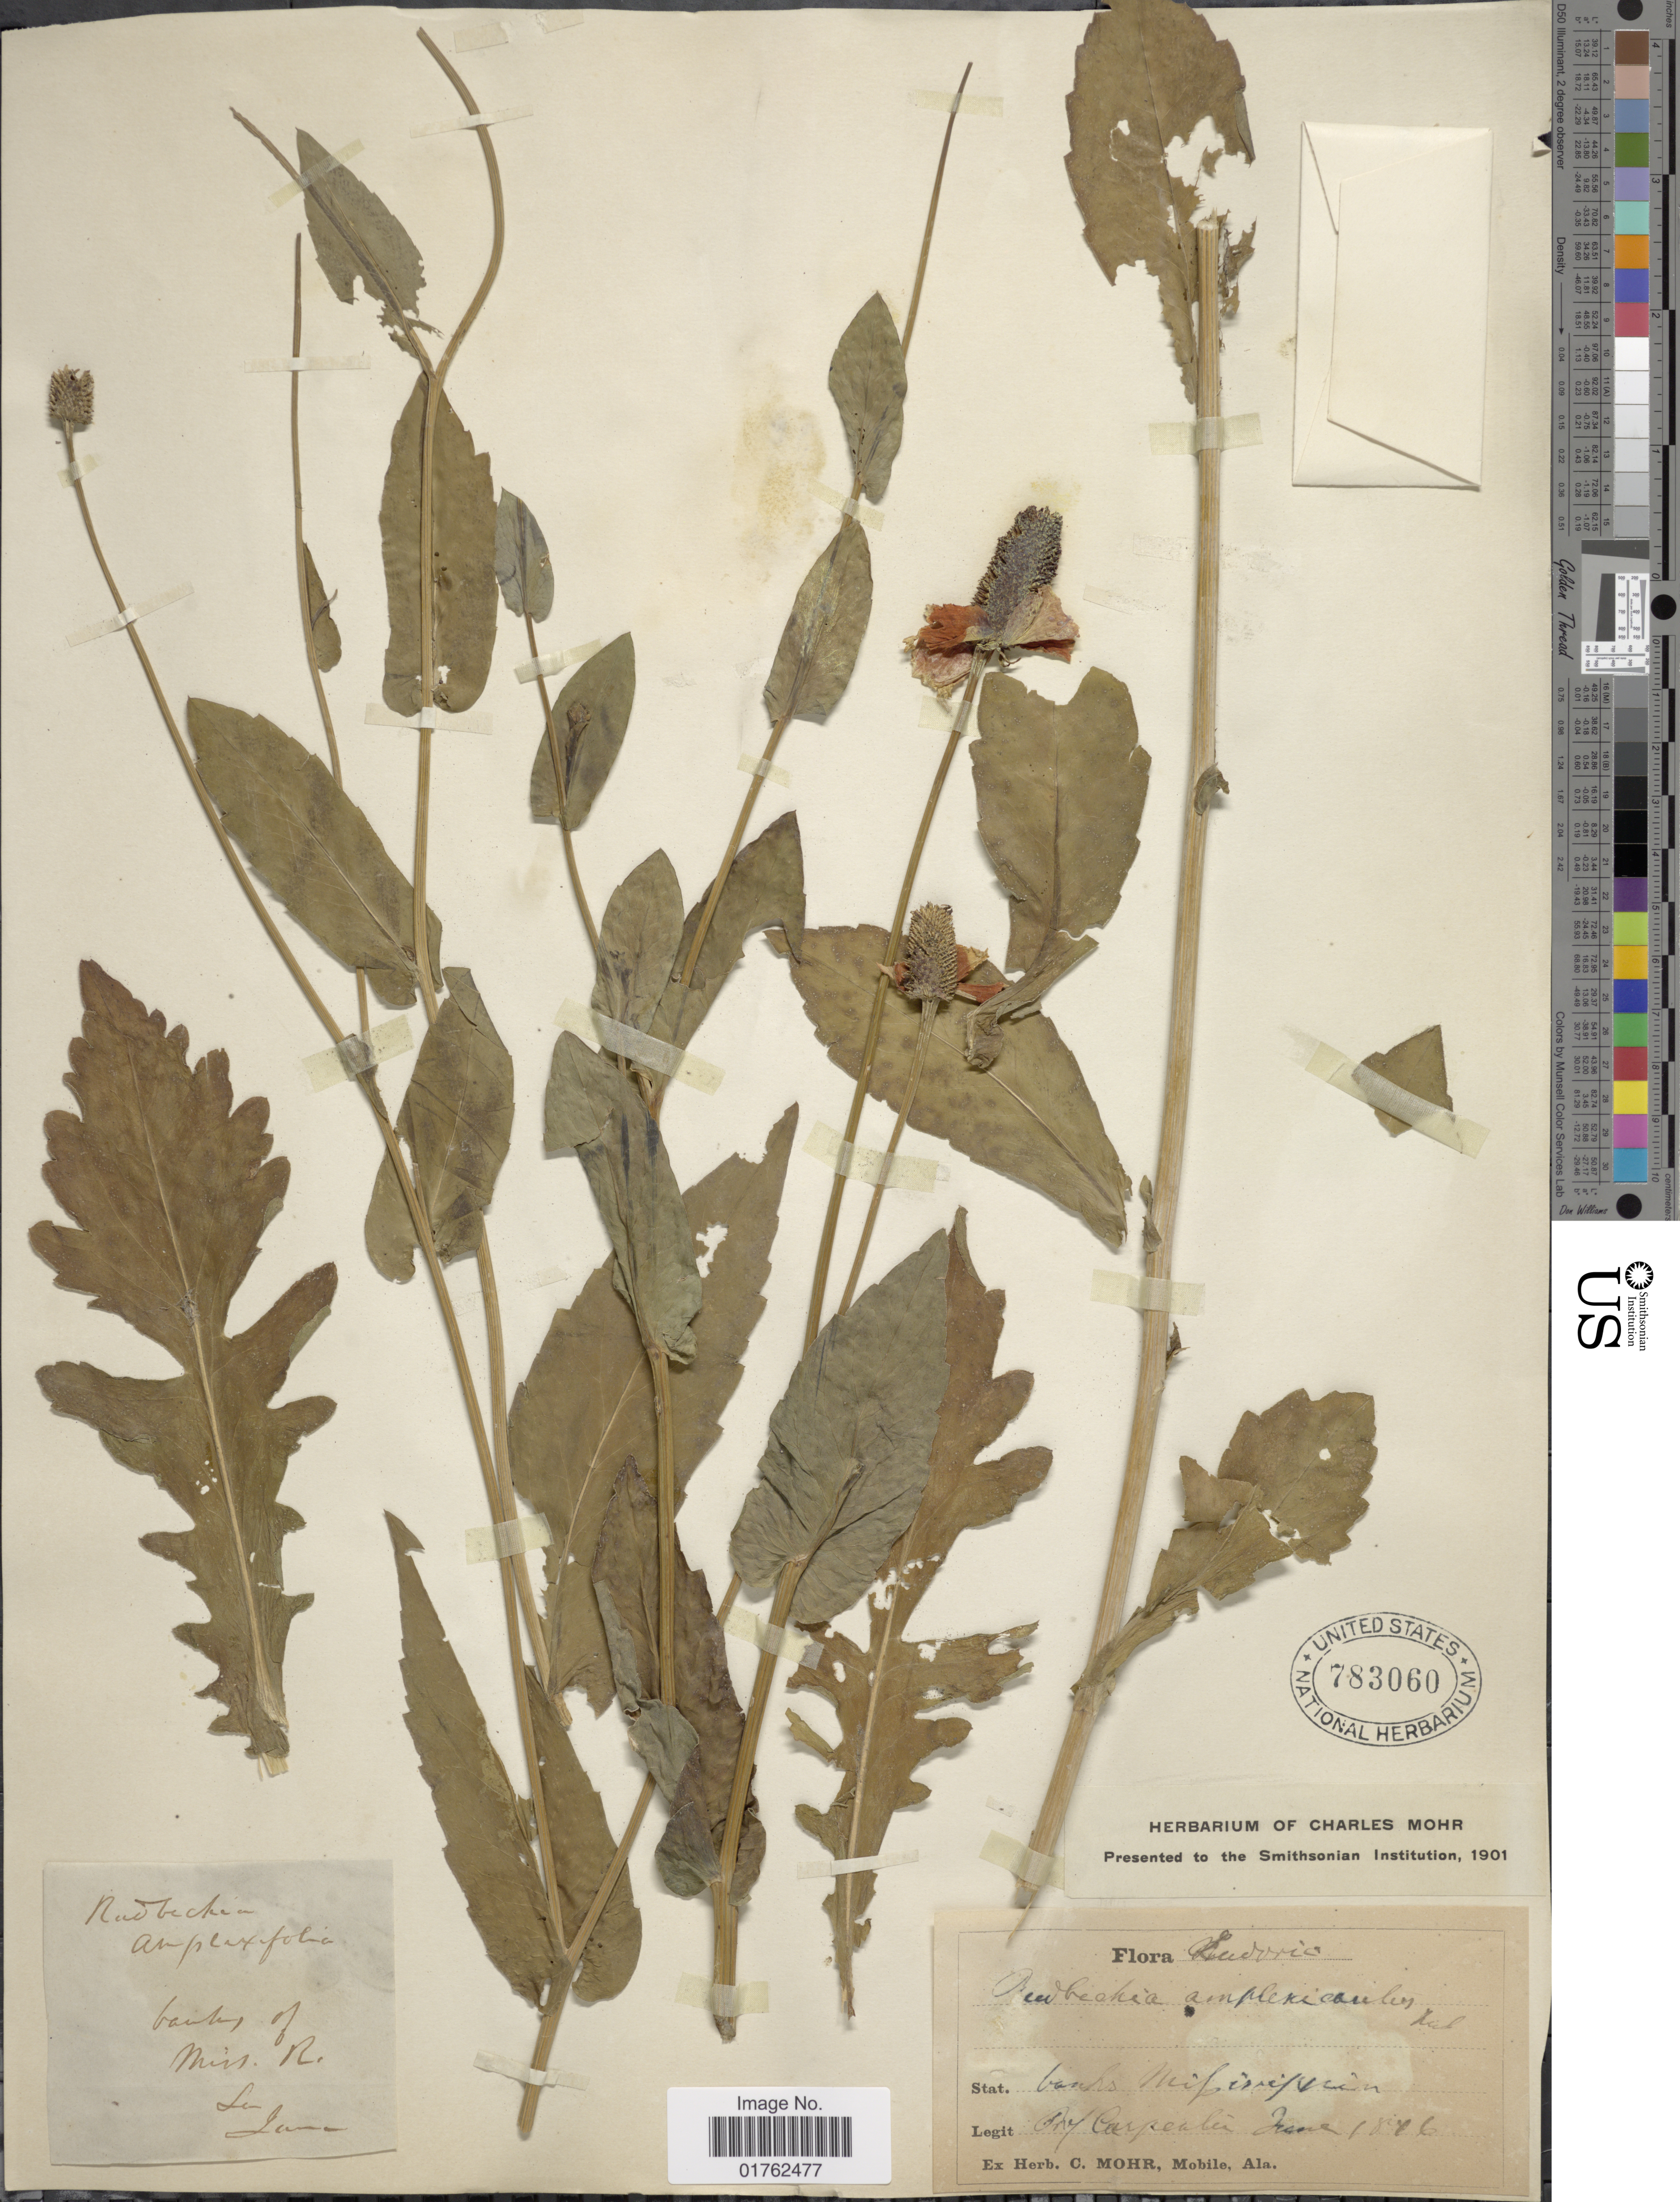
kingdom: Plantae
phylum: Tracheophyta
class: Magnoliopsida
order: Asterales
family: Asteraceae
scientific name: Dracopis amplexicaulis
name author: (Vahl) Cass.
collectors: C. Carpenter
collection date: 1846-06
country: United States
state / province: Mississippi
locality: Banks of Miss. R.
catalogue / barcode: US 783060